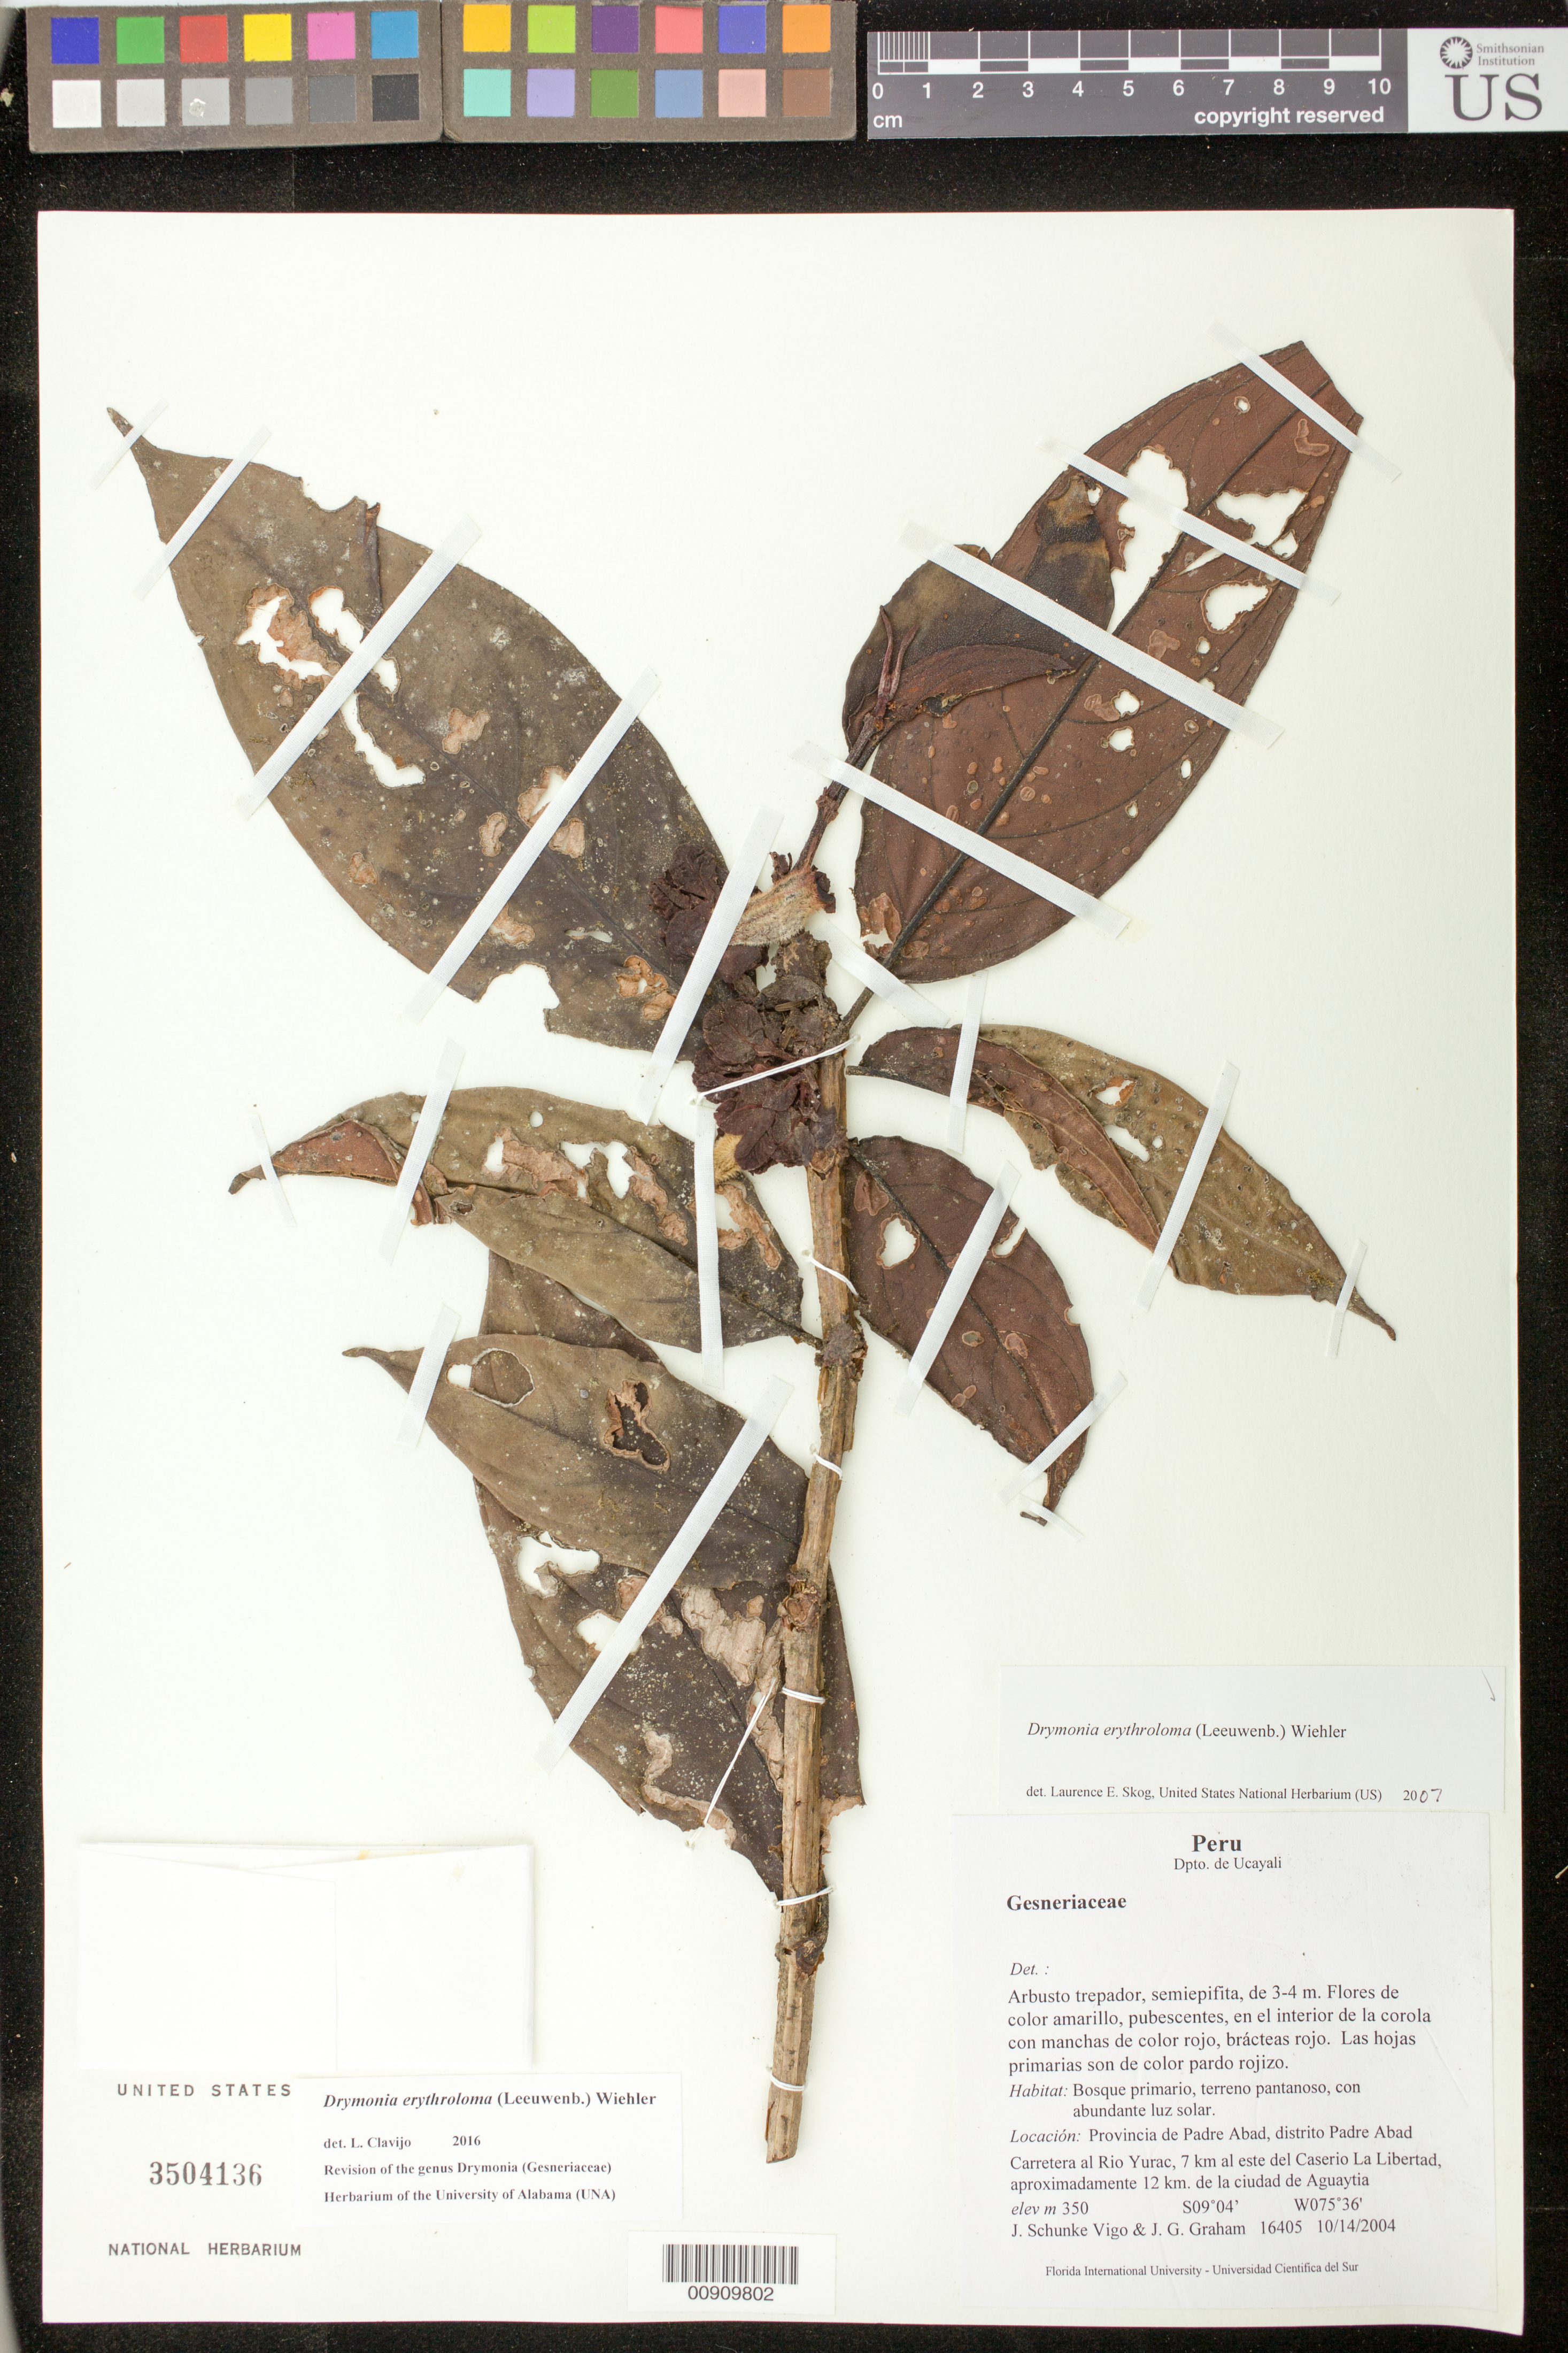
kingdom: Plantae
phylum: Tracheophyta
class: Magnoliopsida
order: Lamiales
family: Gesneriaceae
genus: Drymonia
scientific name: Drymonia erythroloma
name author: (Leeuwenb.) Wiehler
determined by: Skog, Laurence E.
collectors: J. Schunke Vigo & J. G. Graham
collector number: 16405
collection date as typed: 14 Oct 2004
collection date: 2004-10-14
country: Peru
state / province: Ucayali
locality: Provincia de Padre Abad, distrito Padre Abad. Carretera al Rio Yurac, 7 km al este del Caserio La libertad, aproximadamente 12 km de la ciudad de Aguaytia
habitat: Bosque primario, terreno pantanoso, con abundante luz solar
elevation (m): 350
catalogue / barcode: US 3504136